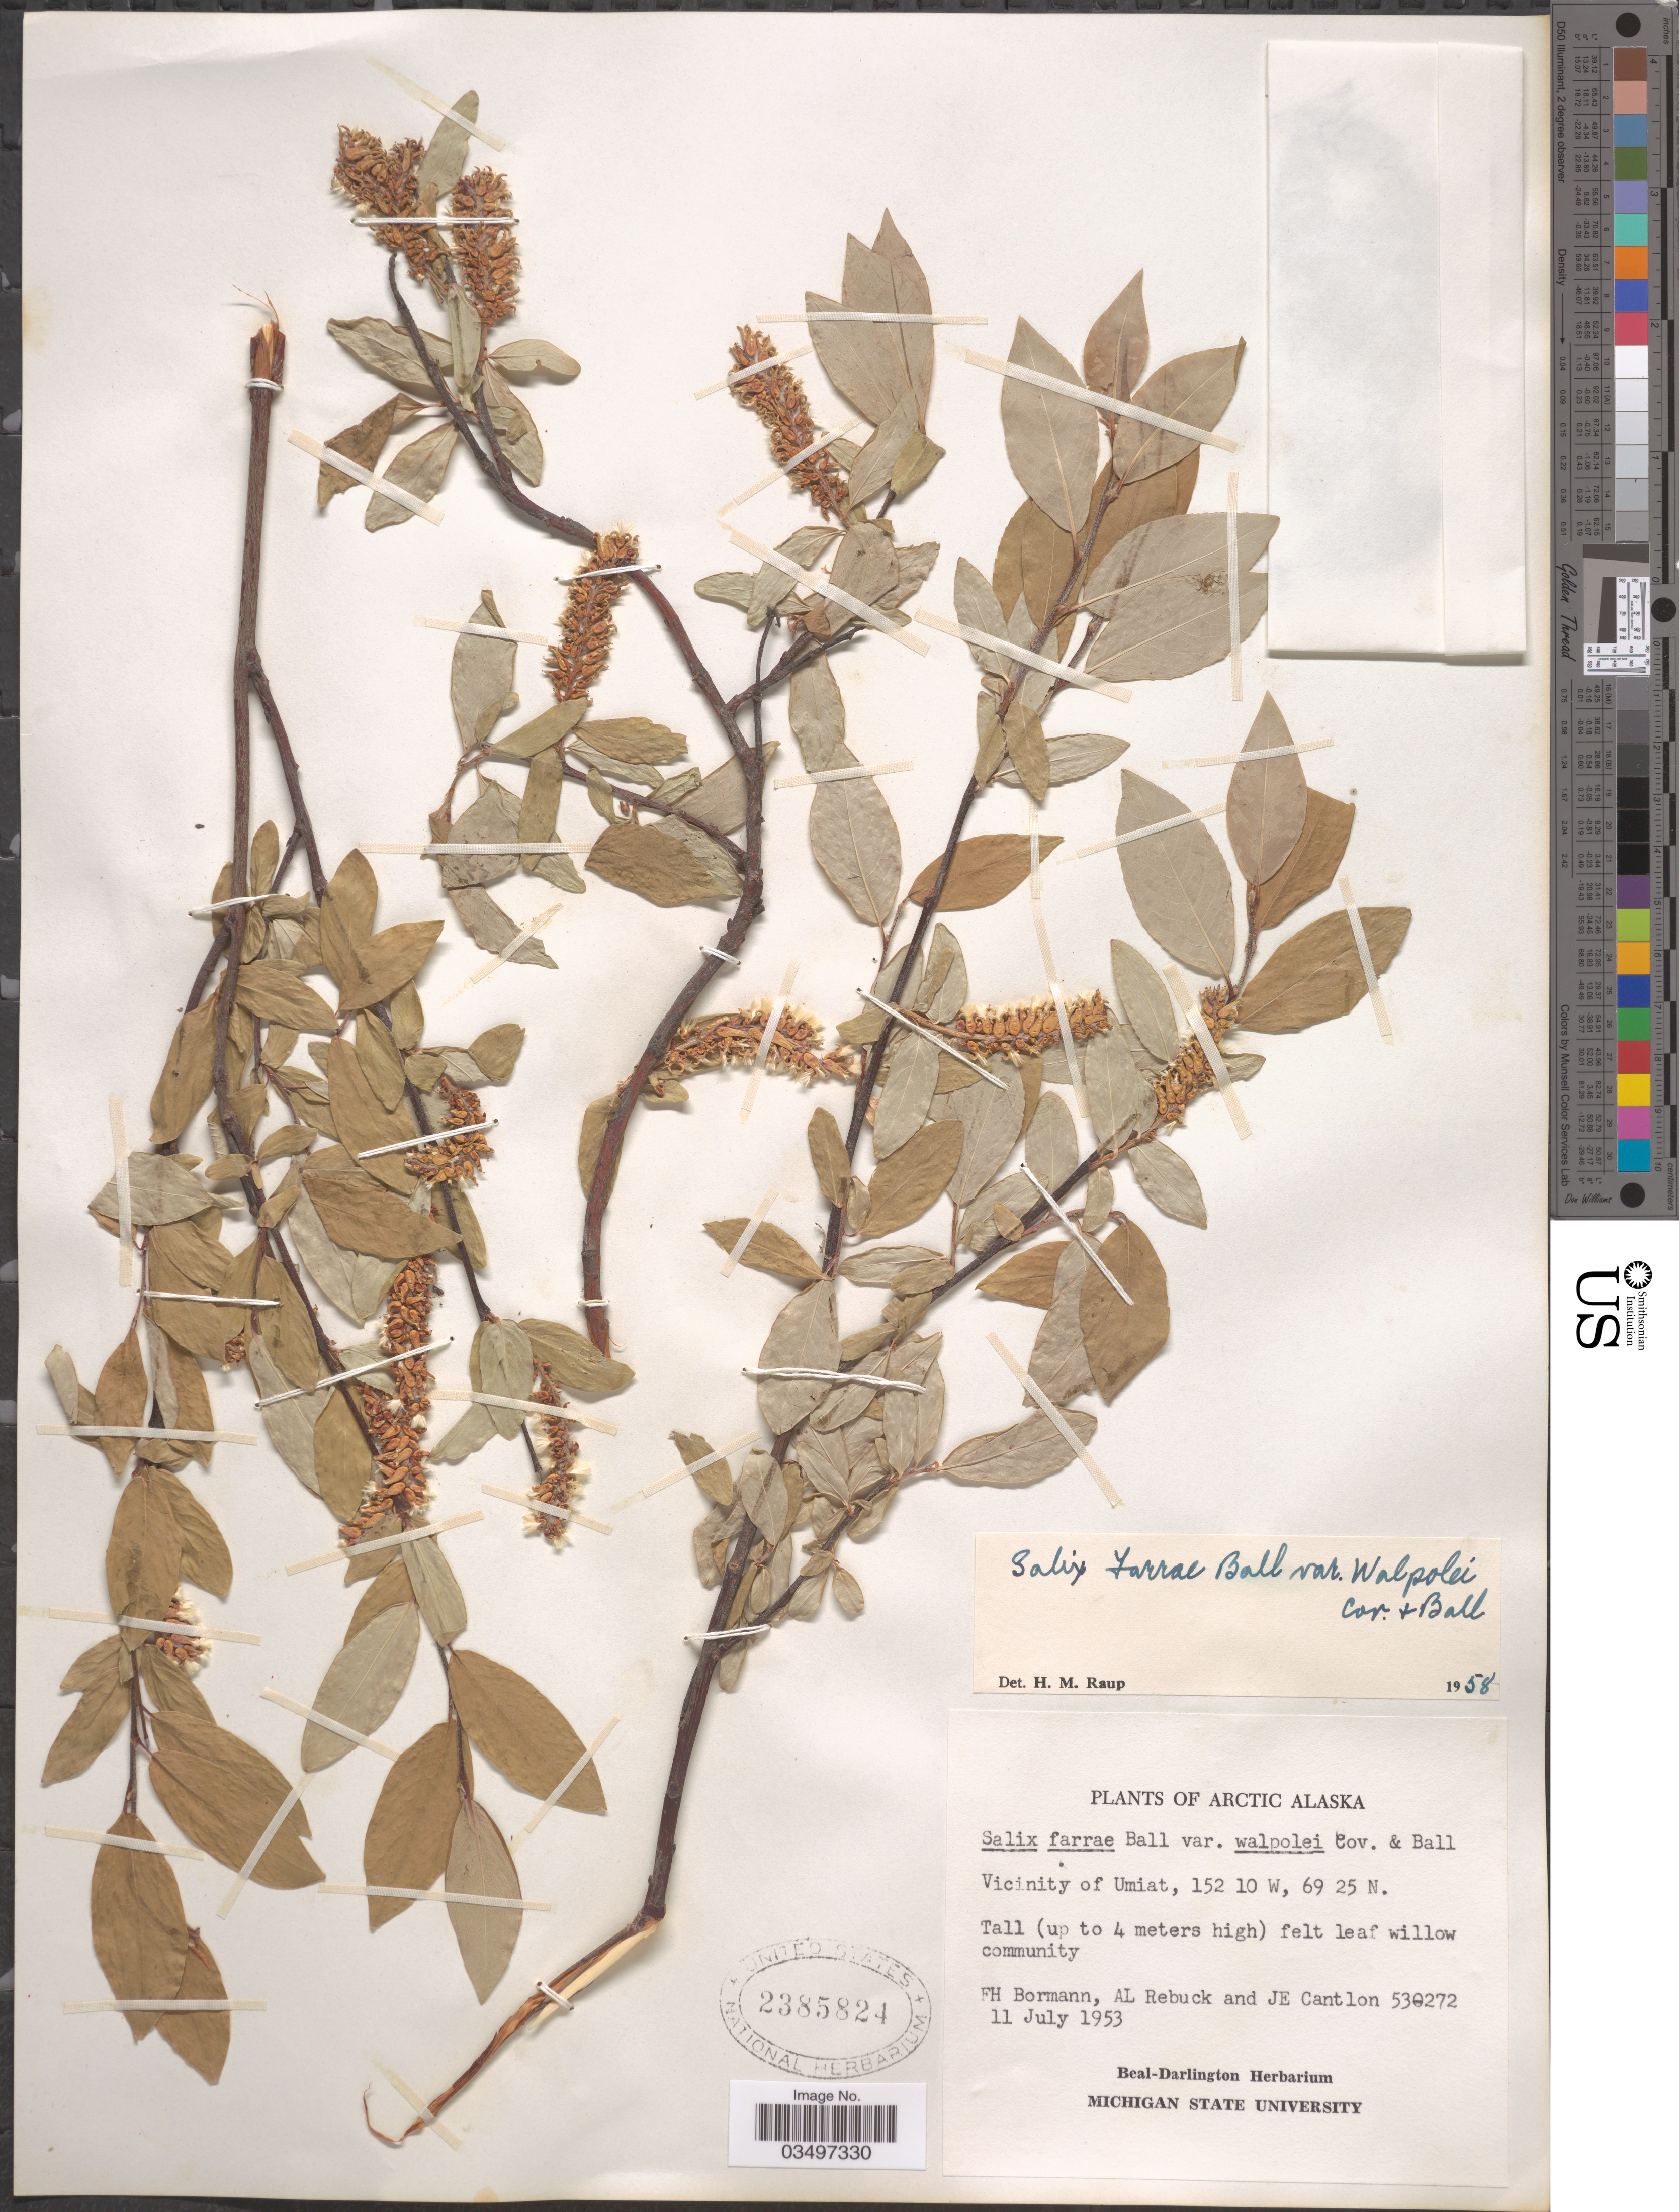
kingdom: Plantae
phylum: Tracheophyta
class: Magnoliopsida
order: Malpighiales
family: Salicaceae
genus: Salix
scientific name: Salix farrae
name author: C.R. Ball in Standl.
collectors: F. Bormann, A. Rebuck & J. Cantlon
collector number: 530272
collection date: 1953-07-11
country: United States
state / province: Alaska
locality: Arctic Alaska. Vicinity of Umiat.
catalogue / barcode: US 2385824